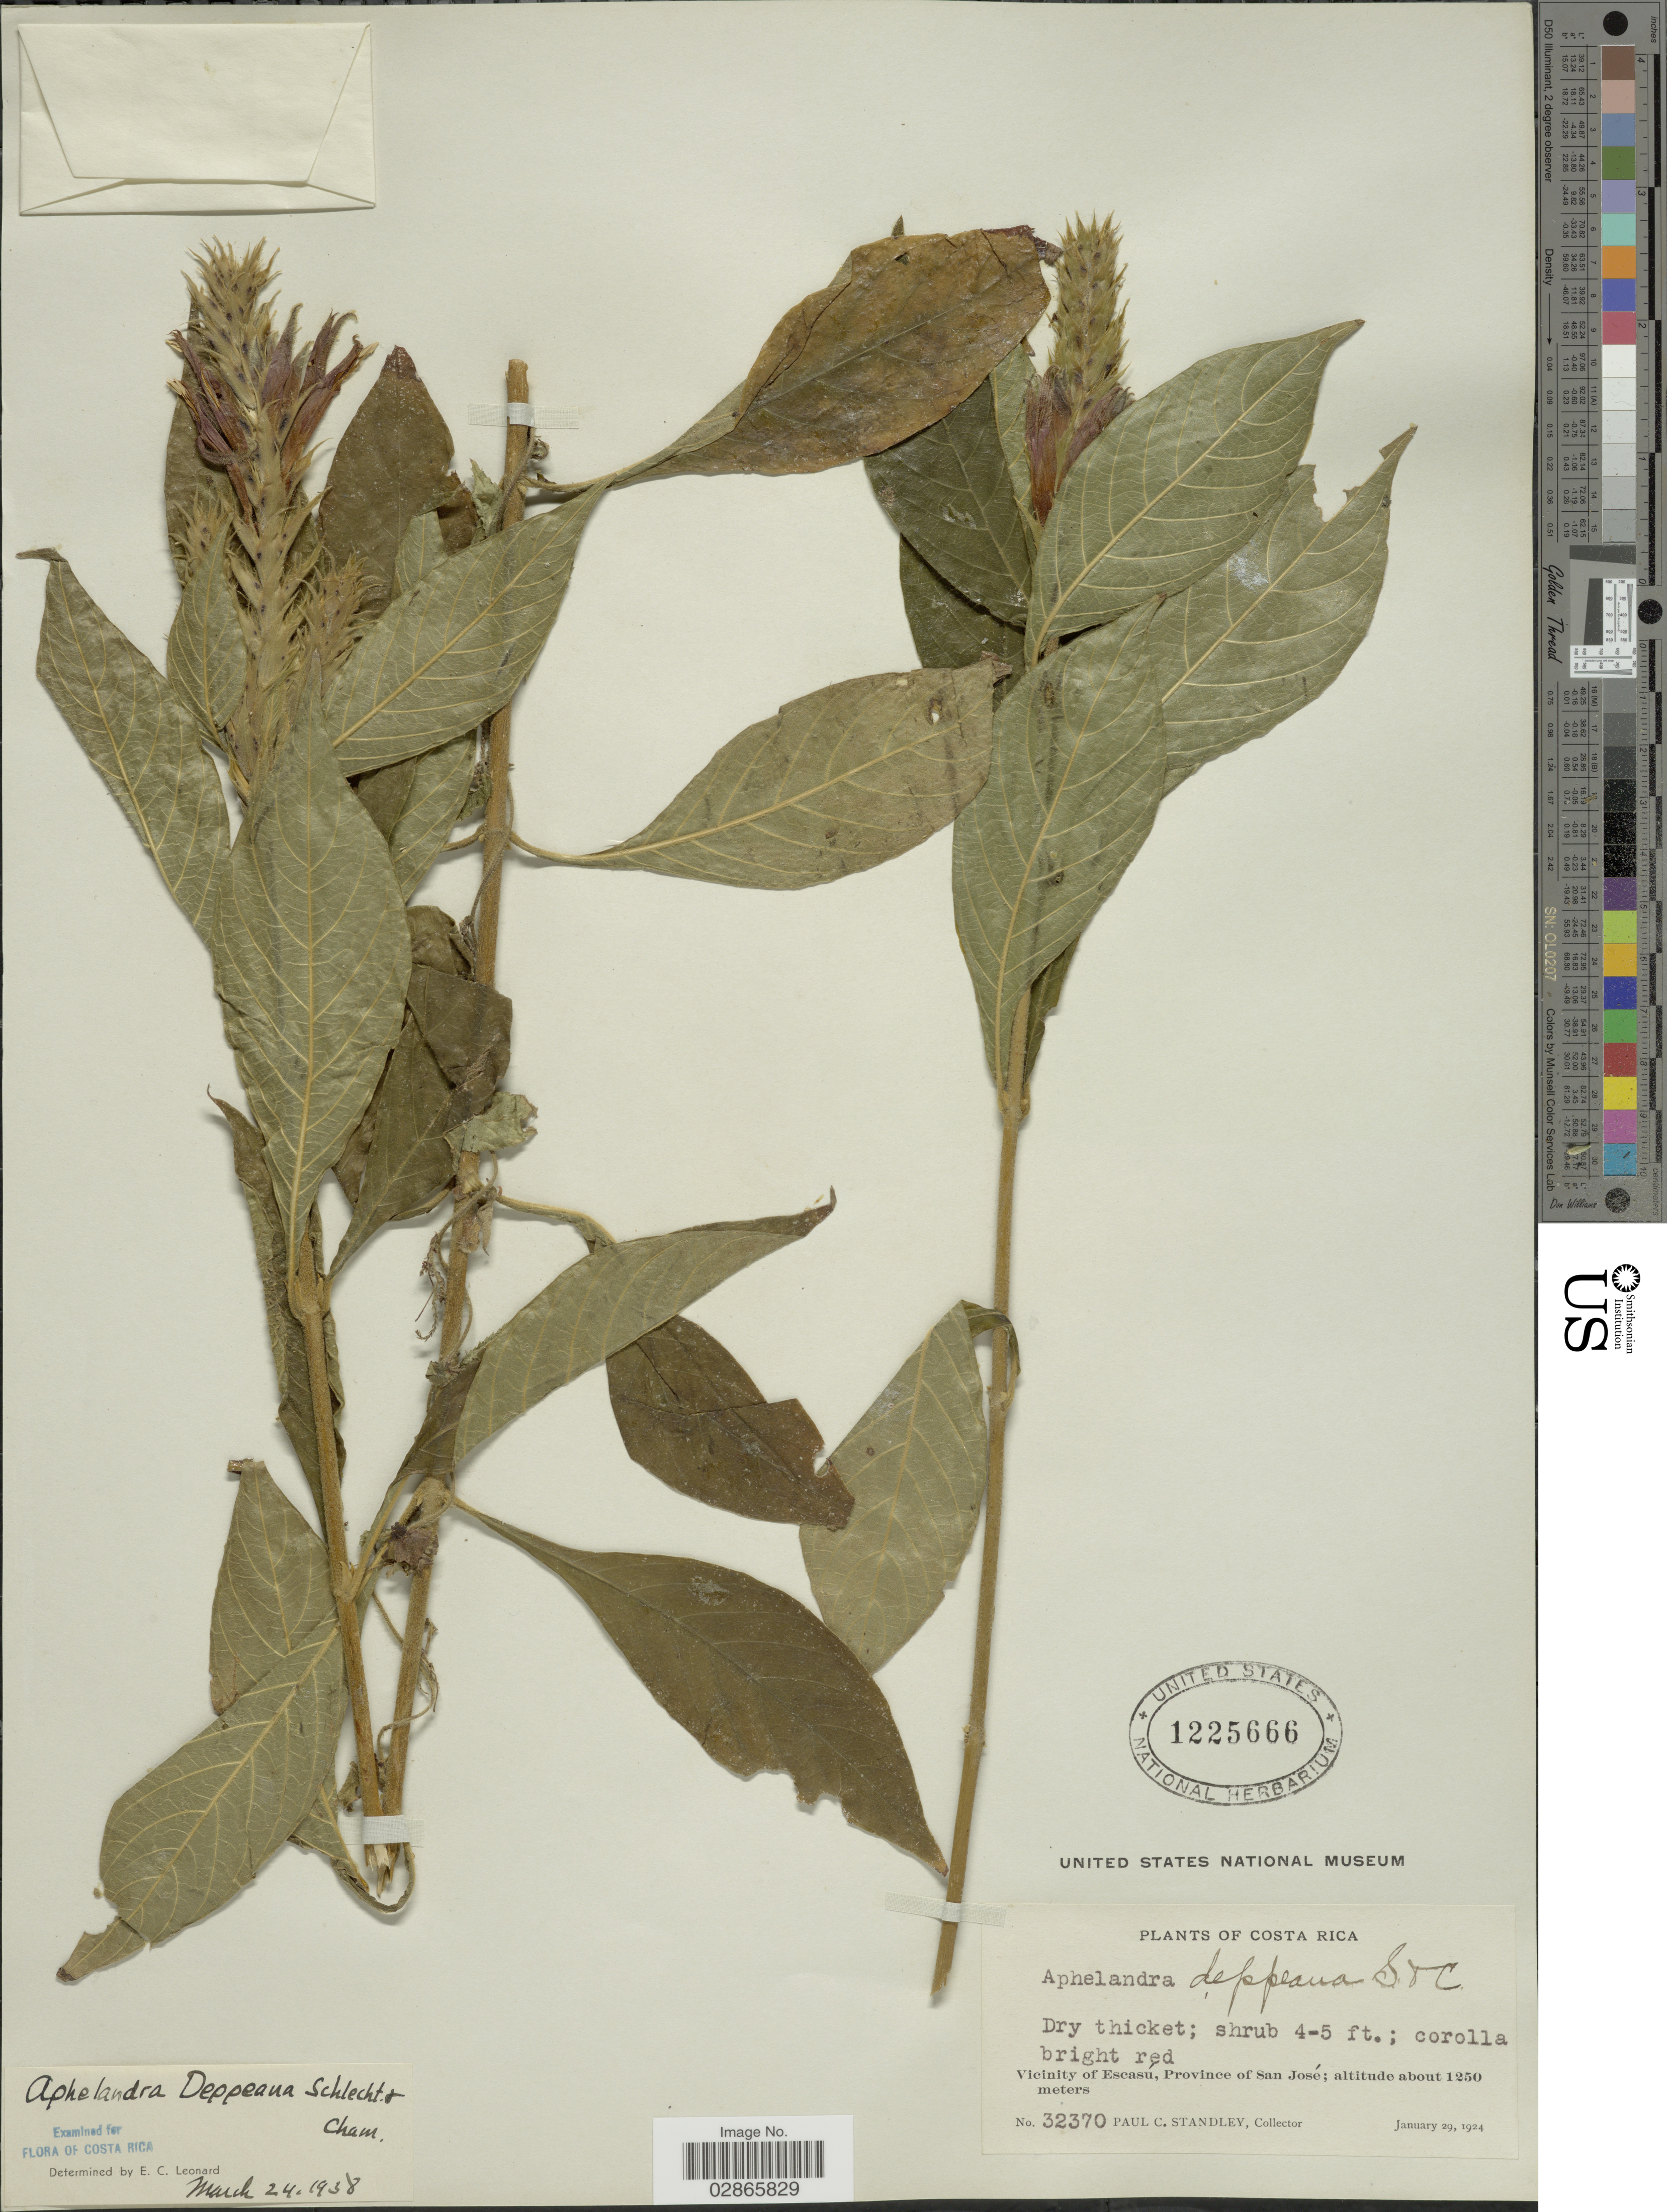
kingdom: Plantae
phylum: Tracheophyta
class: Magnoliopsida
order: Lamiales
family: Acanthaceae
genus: Aphelandra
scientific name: Aphelandra deppeana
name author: Schltdl. & Cham.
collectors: P. C. Standley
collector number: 32370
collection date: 1924-01-29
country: Costa Rica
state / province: San José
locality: Vicinity of Escasú.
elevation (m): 1250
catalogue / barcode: US 1225666